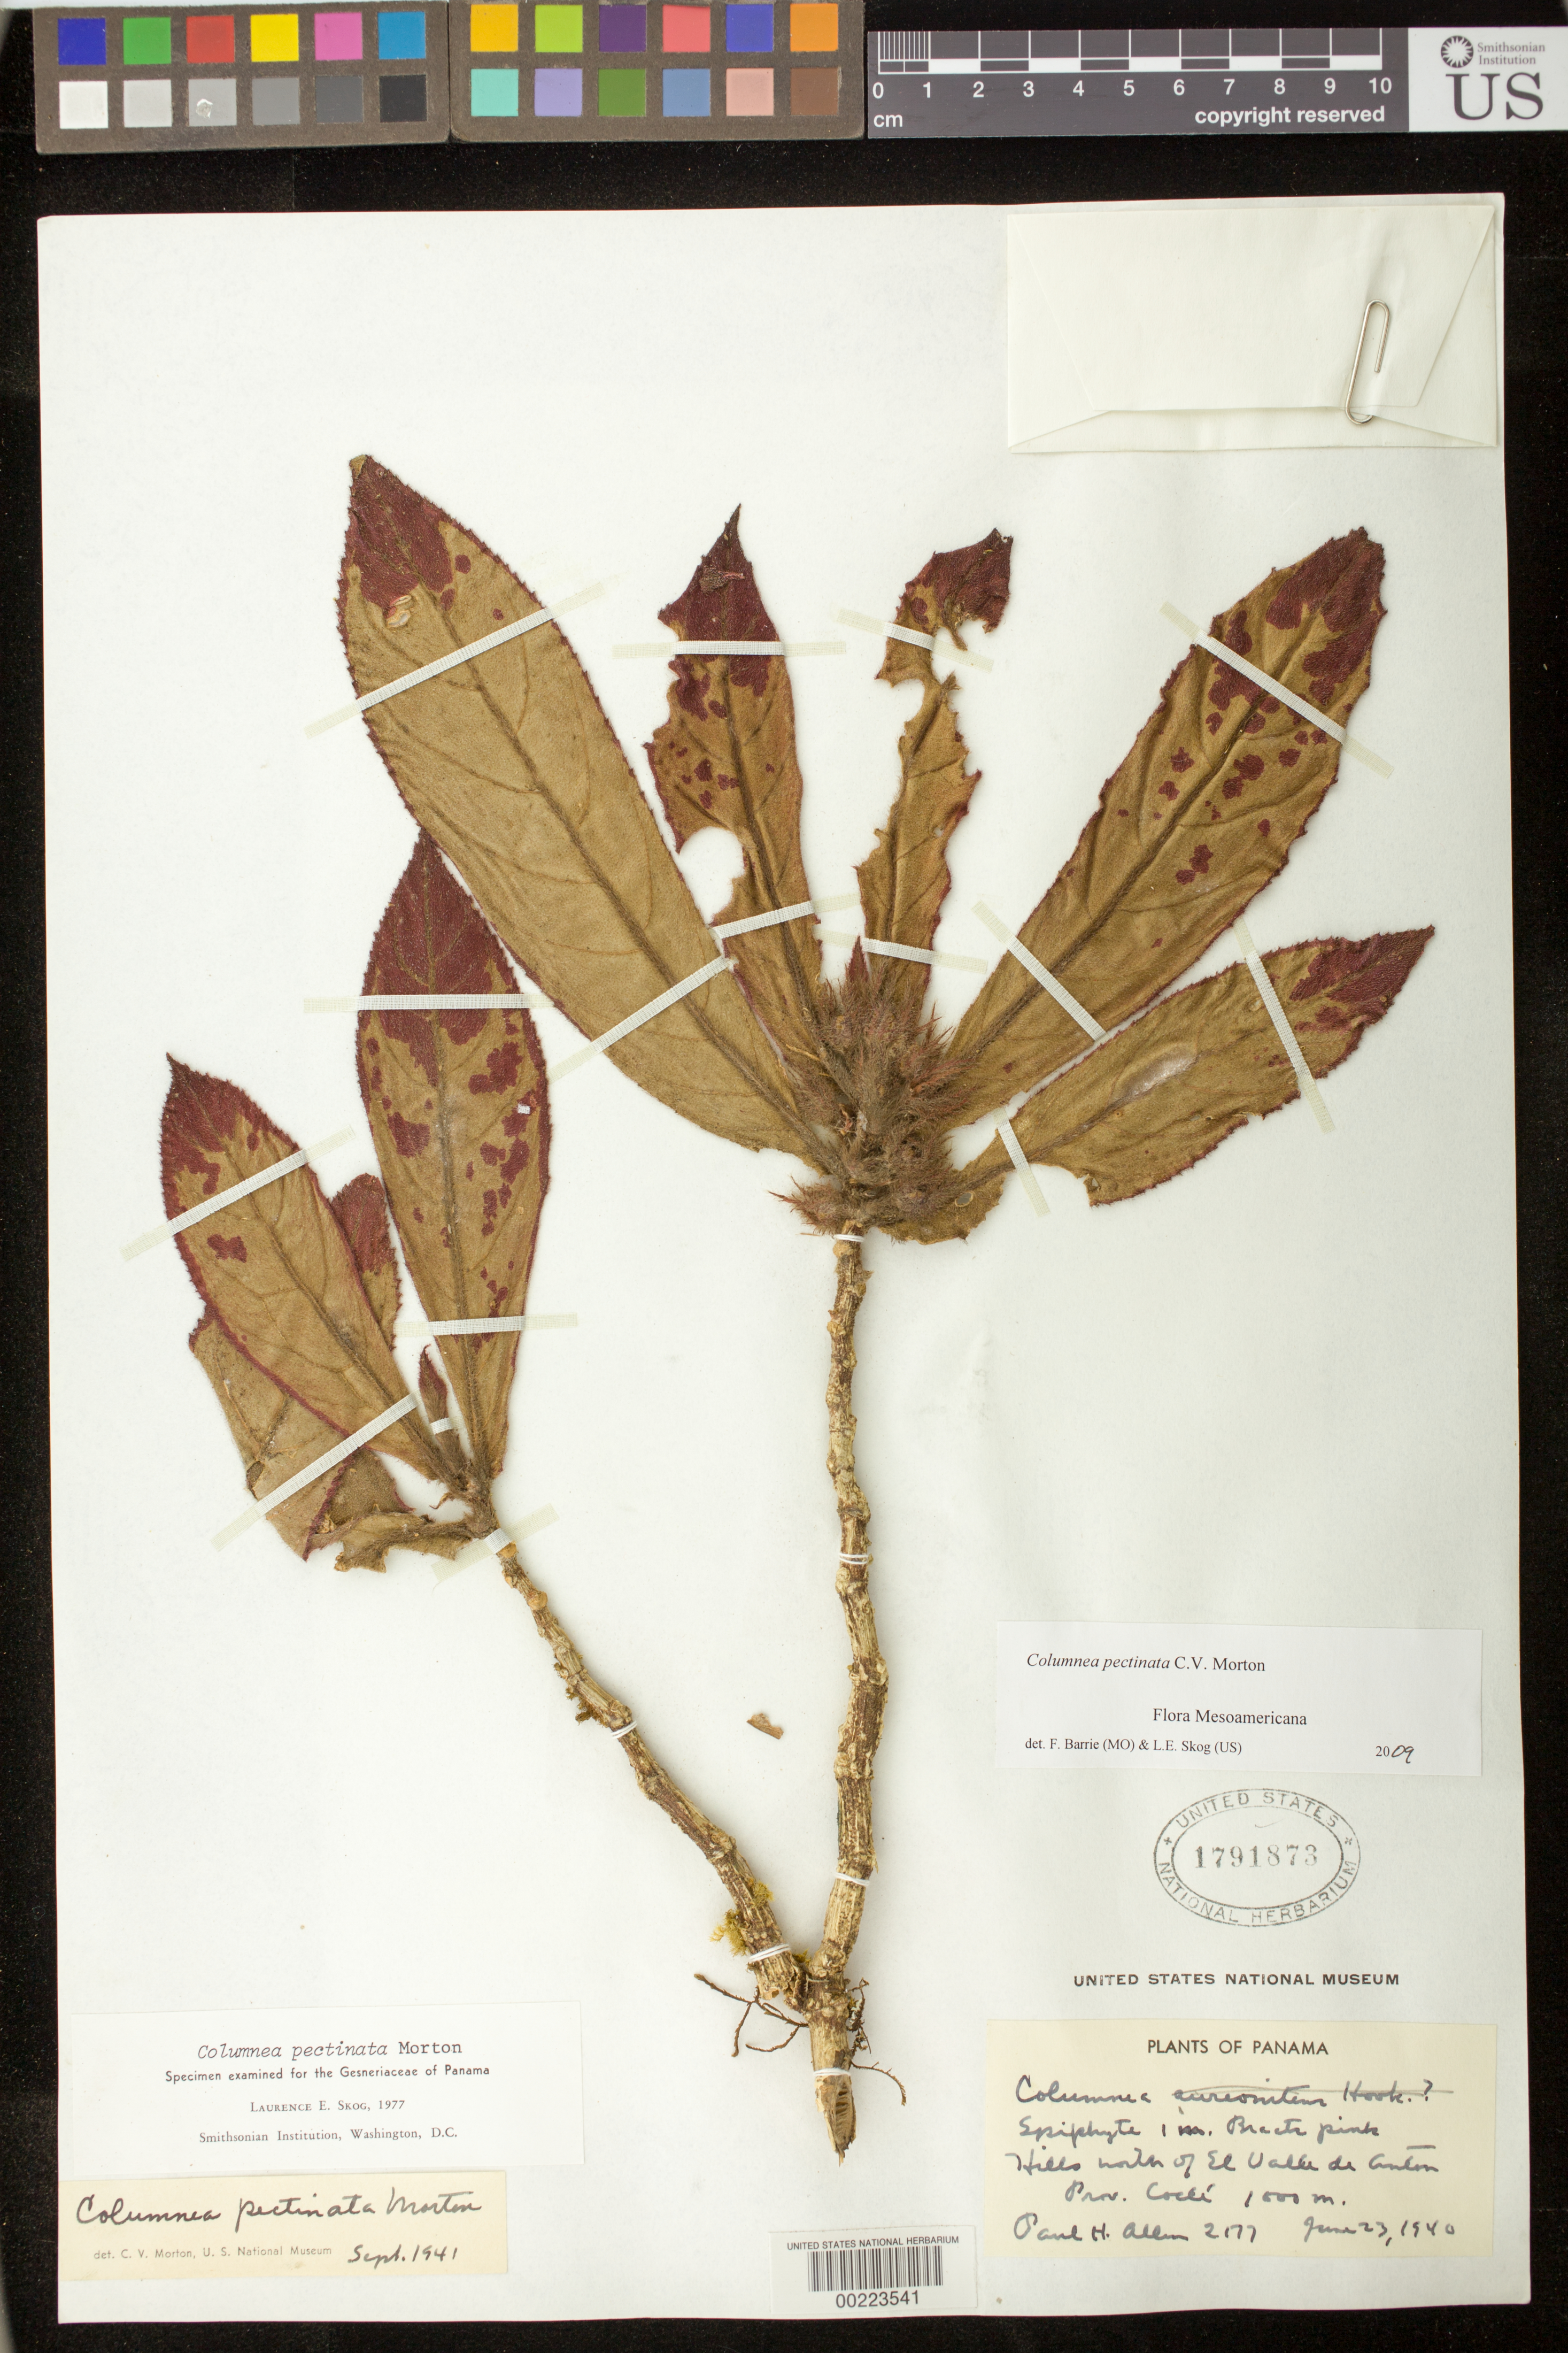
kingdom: Plantae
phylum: Tracheophyta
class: Magnoliopsida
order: Lamiales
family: Gesneriaceae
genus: Columnea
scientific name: Columnea pectinata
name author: C.V. Morton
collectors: P. H. Allen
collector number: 2177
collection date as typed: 23 Jun 1940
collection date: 1940-06-23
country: Panama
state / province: Coclé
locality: Hills north of El Valle de Anton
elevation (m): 1000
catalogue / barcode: US 1791873